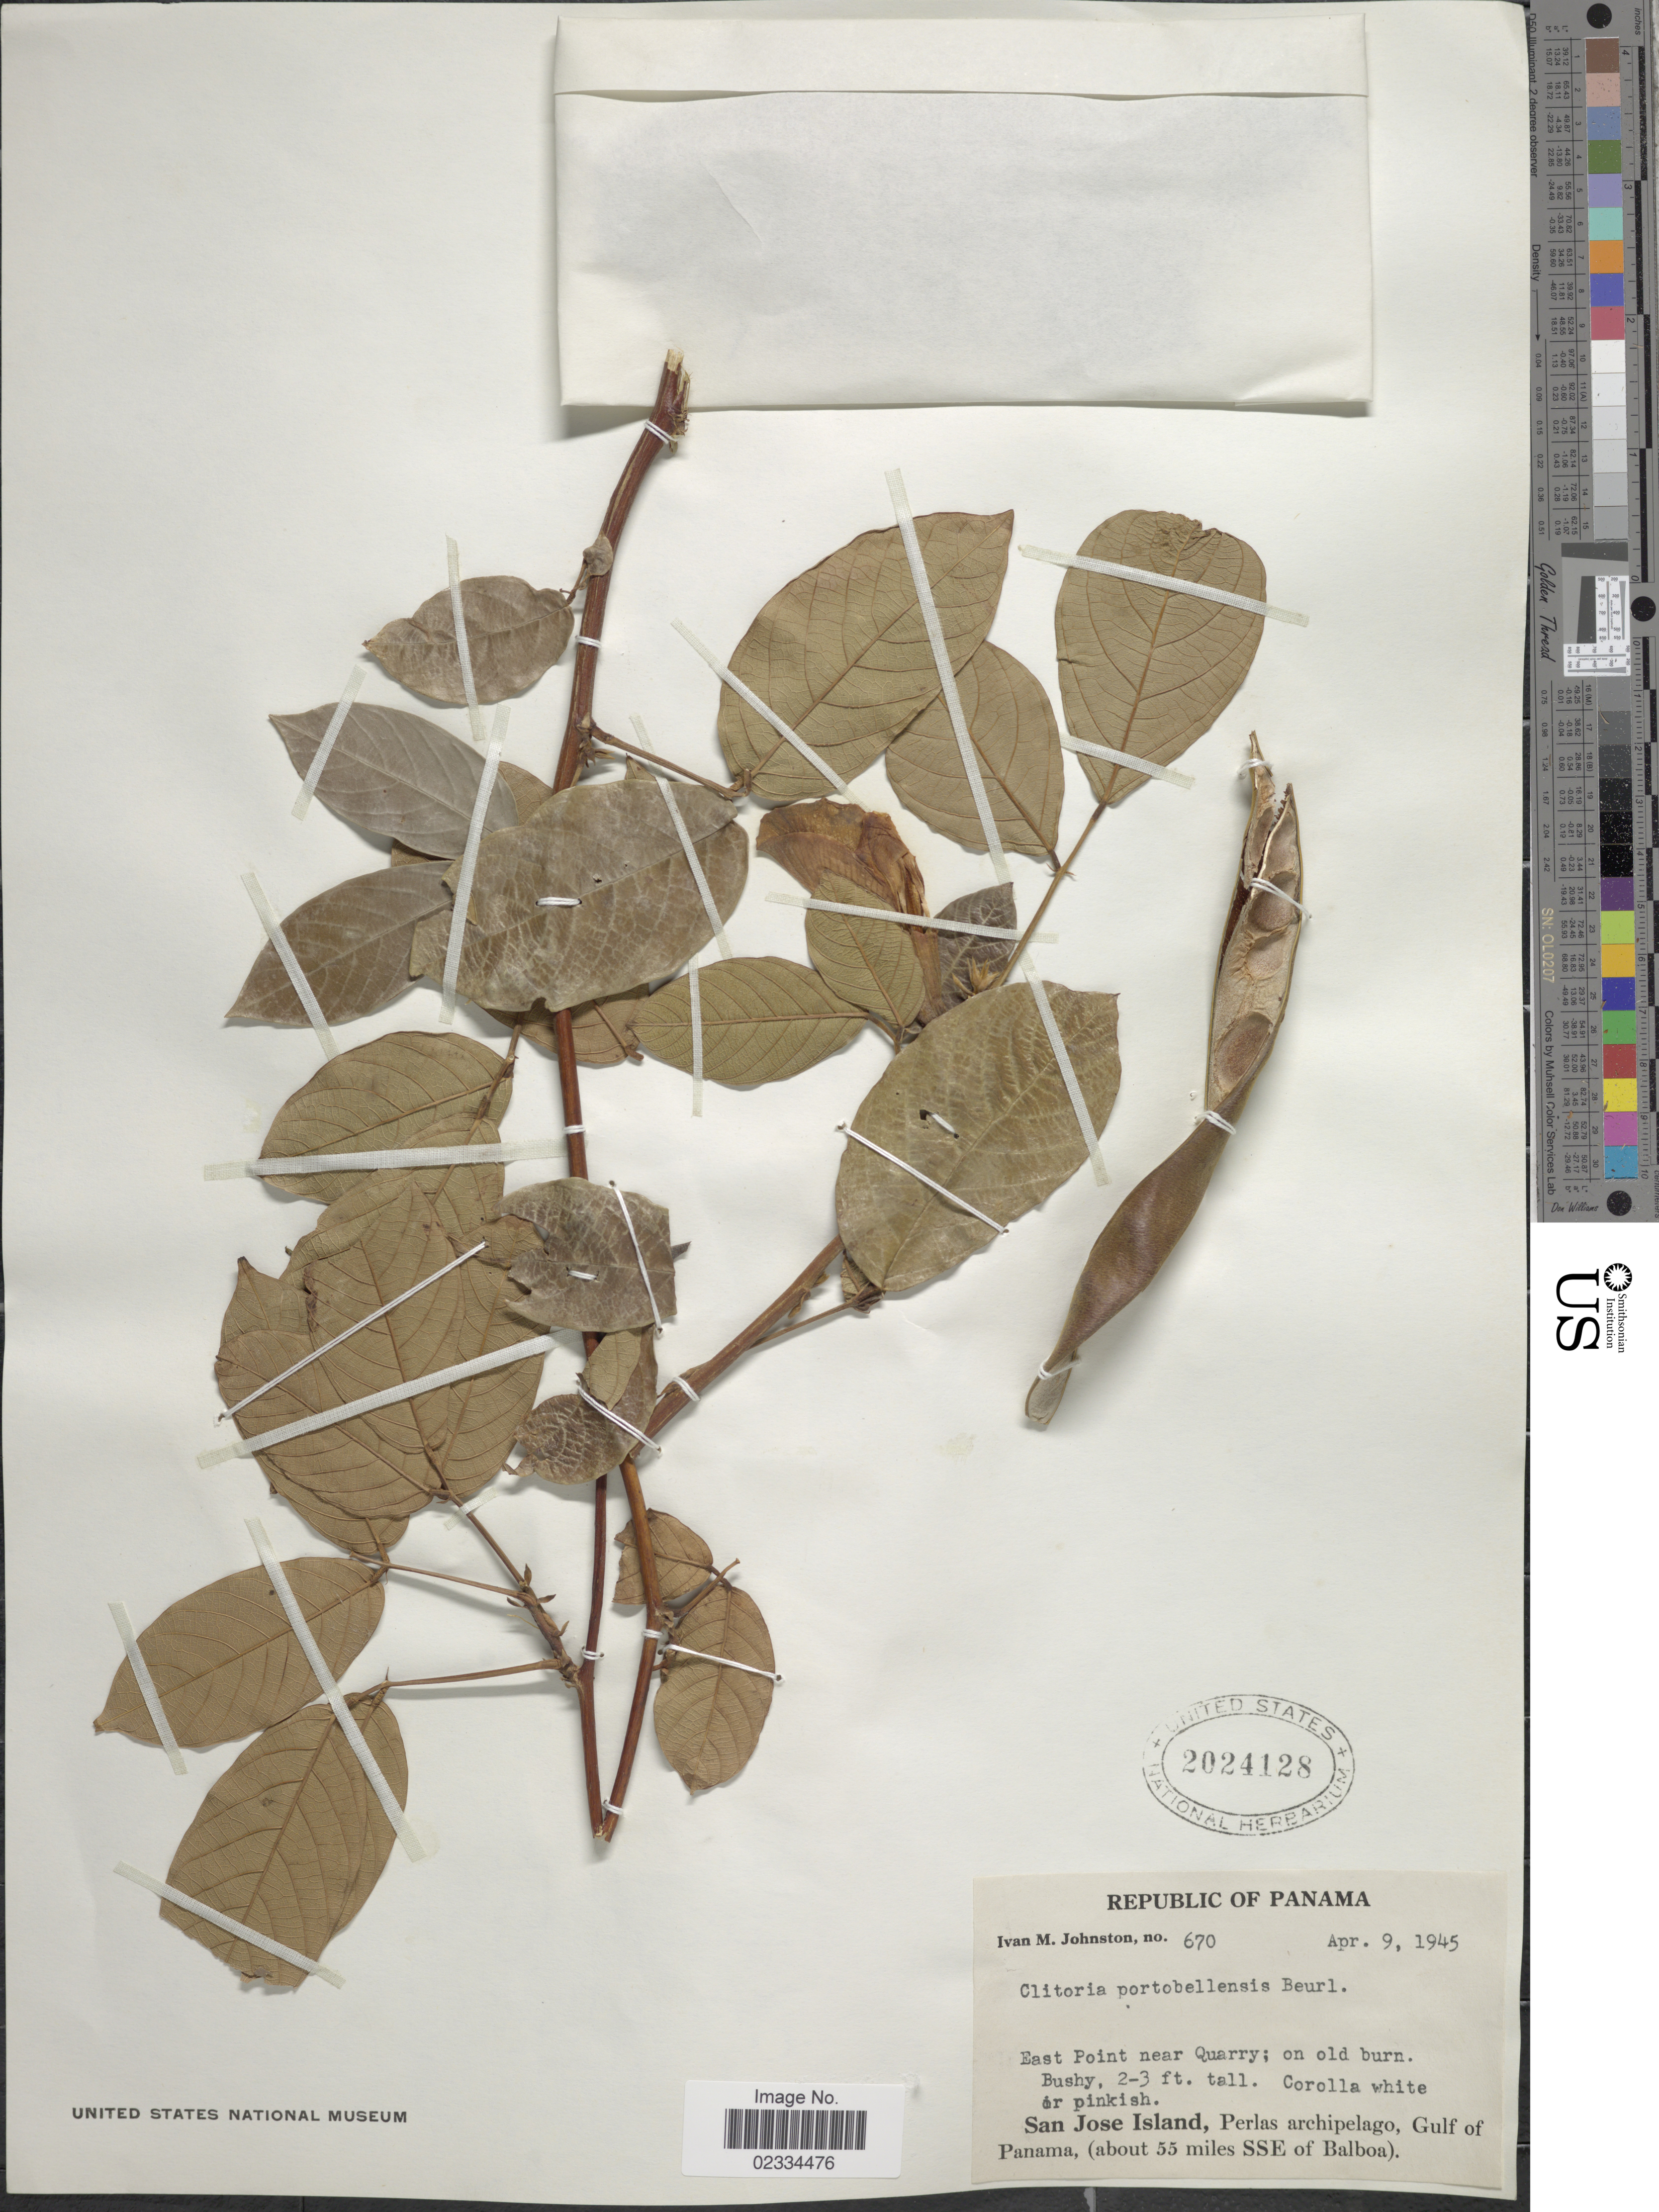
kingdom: Plantae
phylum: Tracheophyta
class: Magnoliopsida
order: Fabales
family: Fabaceae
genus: Clitoria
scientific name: Clitoria javitensis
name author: (Kunth) Benth.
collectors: I.M. Johnston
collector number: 670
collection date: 1945-04-09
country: Panama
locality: East Point near Quarry, San Jose Island, Perlas archipelago, Gulf of Panama (about 55 miles SSE of Balboa)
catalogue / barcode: US 2024128